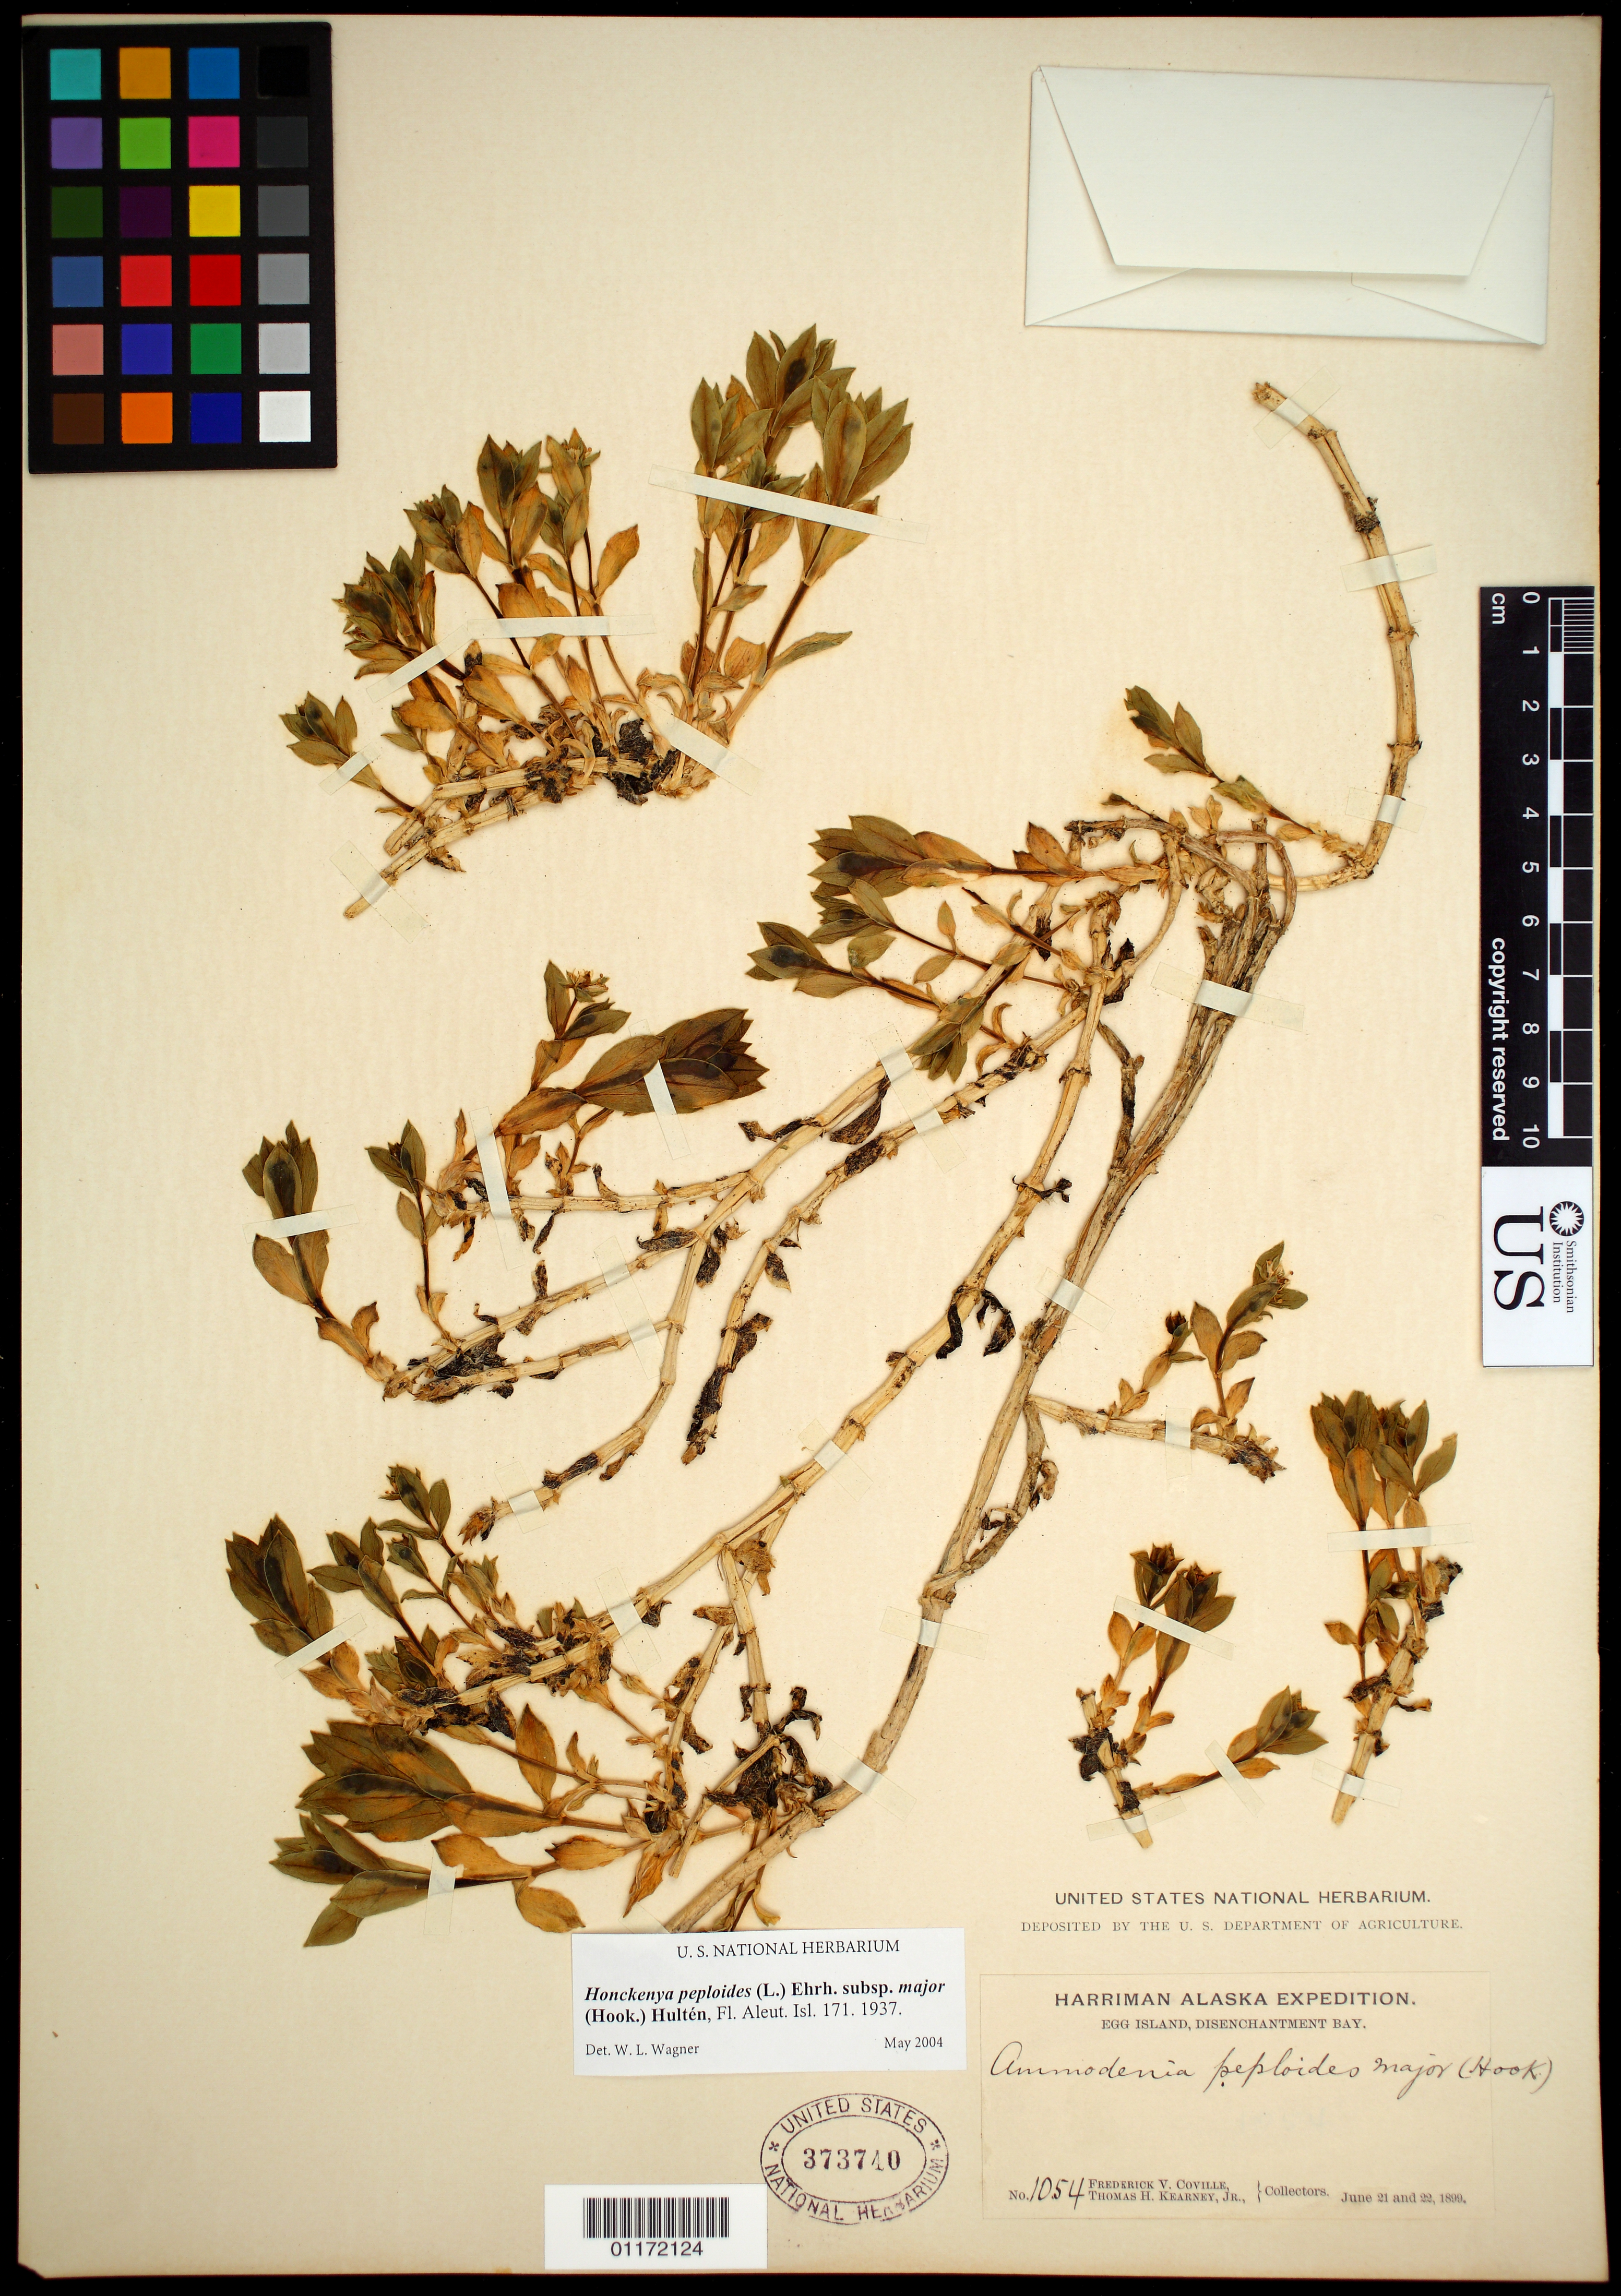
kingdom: Plantae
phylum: Tracheophyta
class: Magnoliopsida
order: Caryophyllales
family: Caryophyllaceae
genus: Honckenya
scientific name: Honckenya peploides subsp. major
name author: (Hook.) Hultén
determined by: Wagner, W. L., (BOT), Smithsonian Institution - National Museum of Natural History (UNITED STATES)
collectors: F. V. Coville & T. H. Kearney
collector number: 1054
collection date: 1899-06-21,1899-06-22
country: United States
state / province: Alaska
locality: Egg Island, Disenchantment Bay.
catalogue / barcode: US 373740